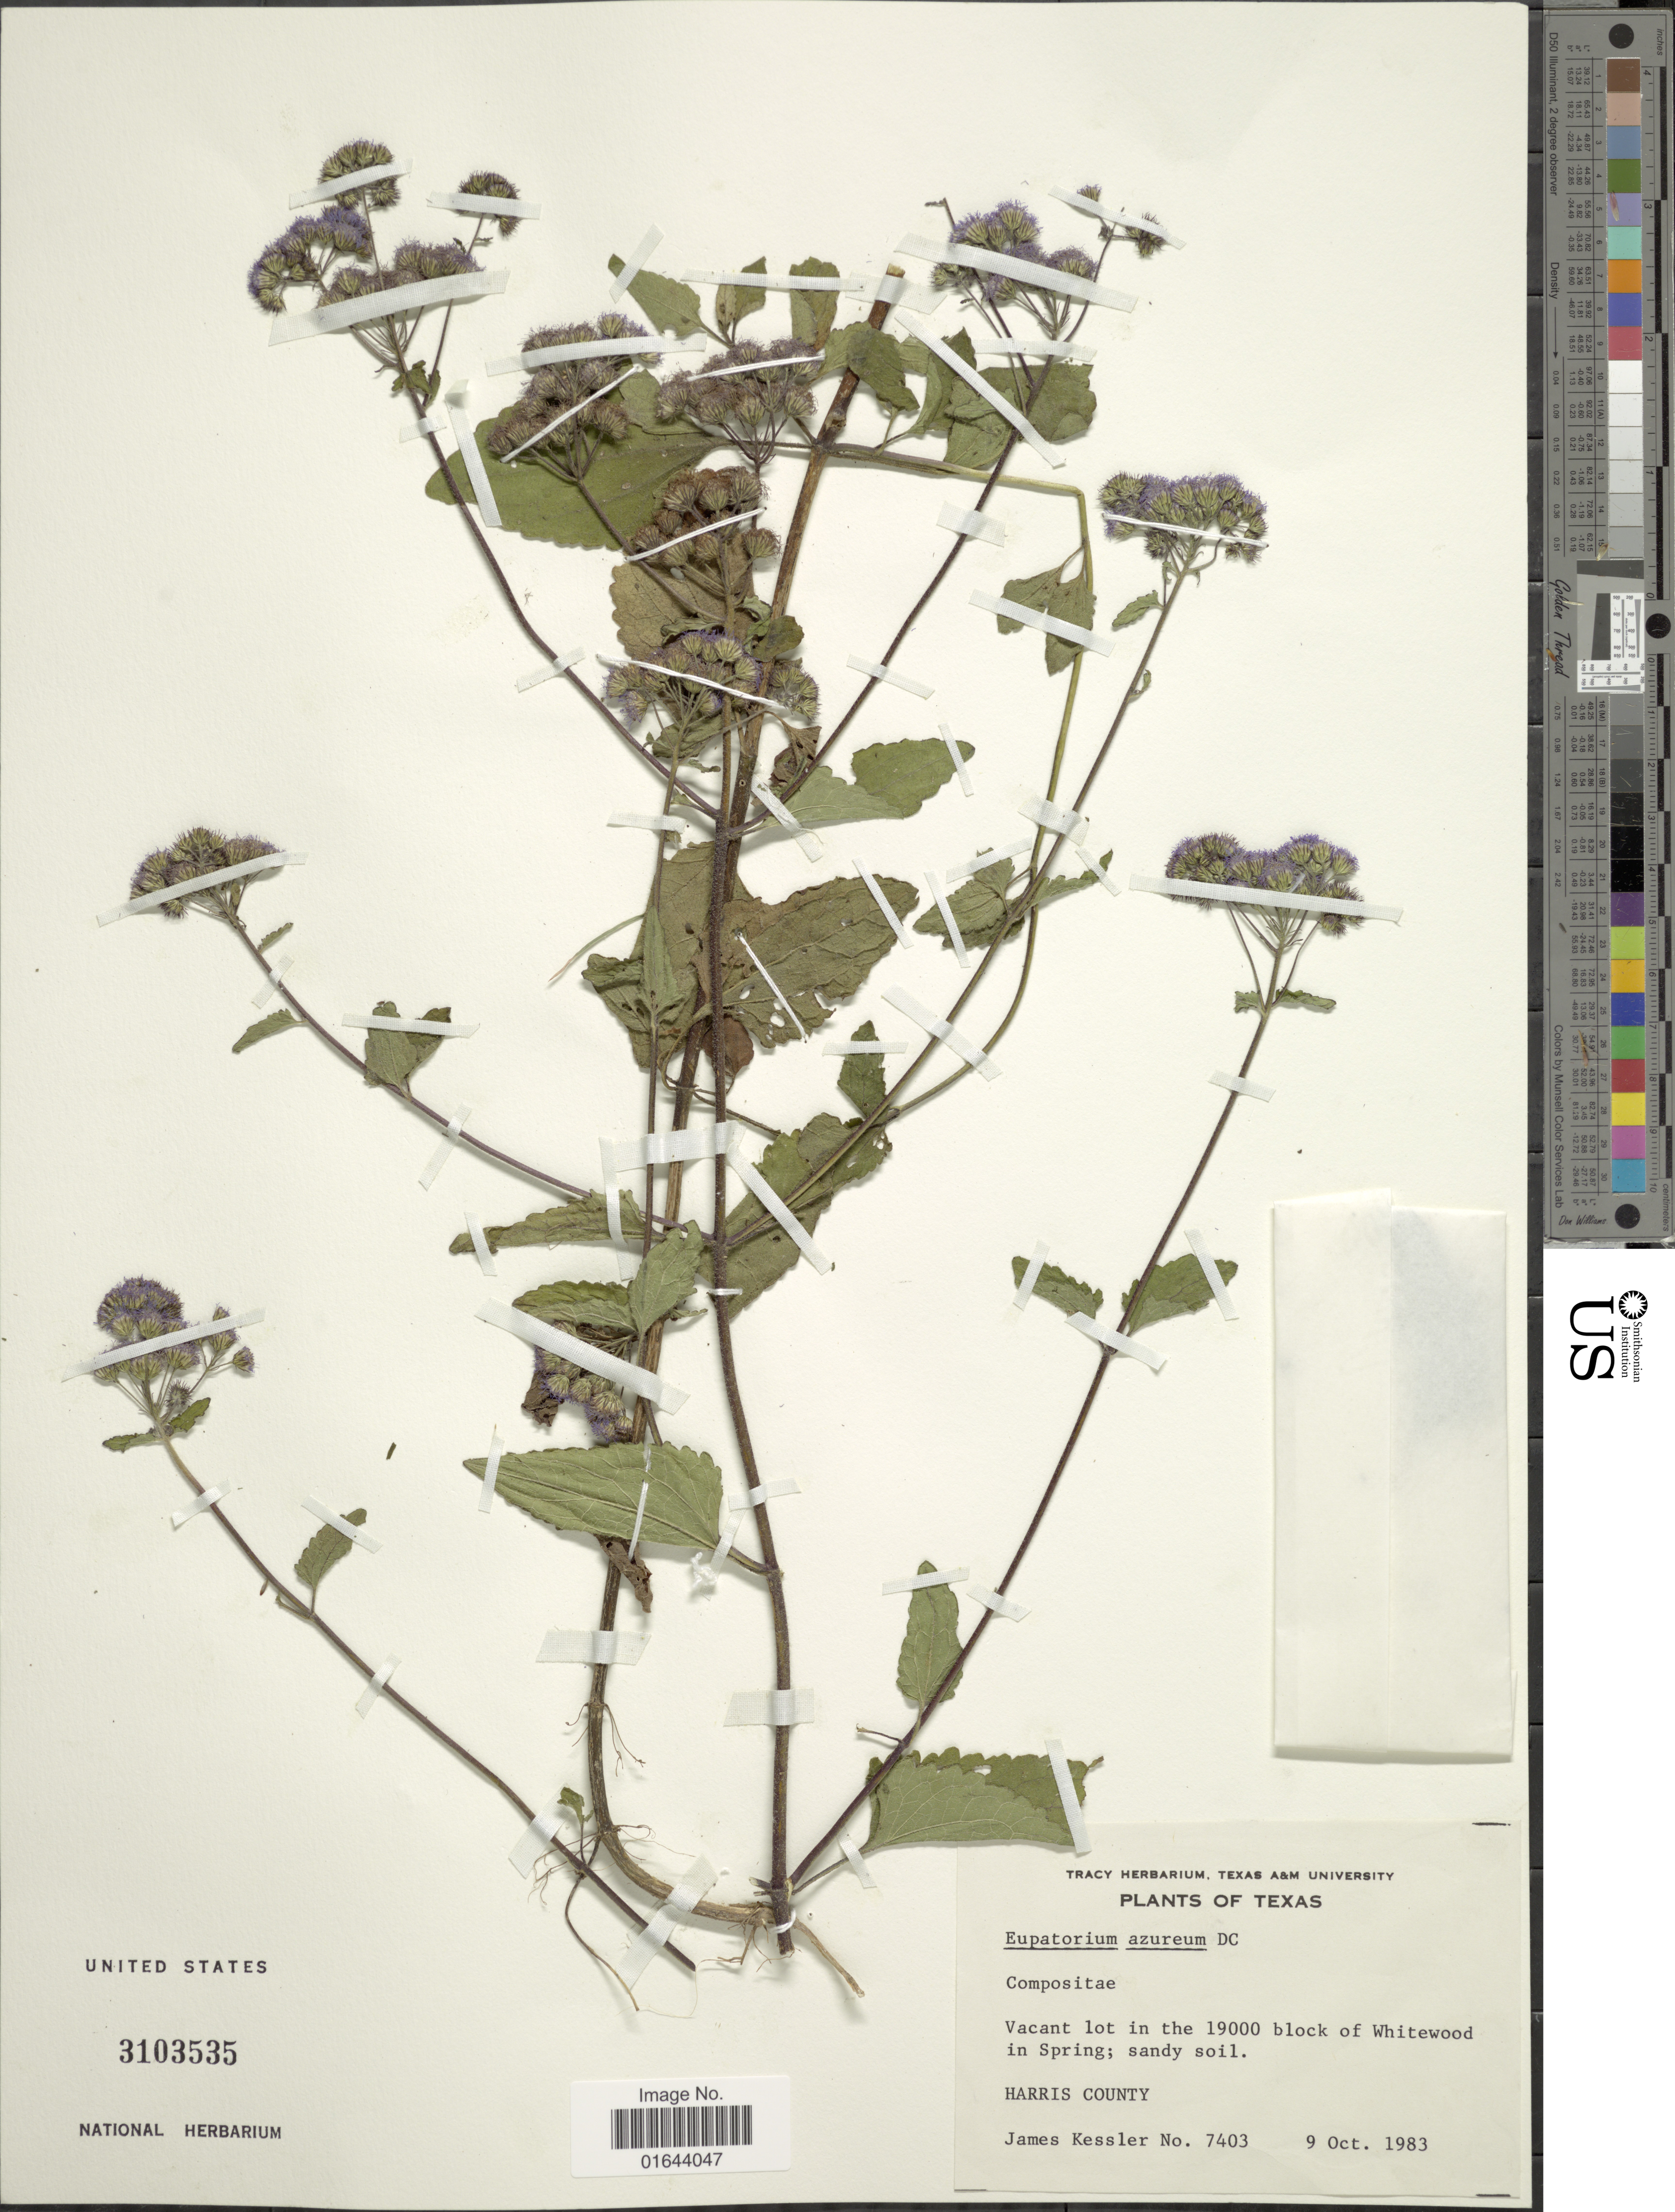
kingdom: Plantae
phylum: Tracheophyta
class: Magnoliopsida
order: Asterales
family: Asteraceae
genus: Conoclinium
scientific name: Conoclinium coelestinum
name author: (L.) DC.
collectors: J. W. Kessler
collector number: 7403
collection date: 1983-10-09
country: United States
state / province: Texas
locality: Vacant lot in the 19000 block of Whtewood in Spring. Harris County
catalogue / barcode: US 3103535